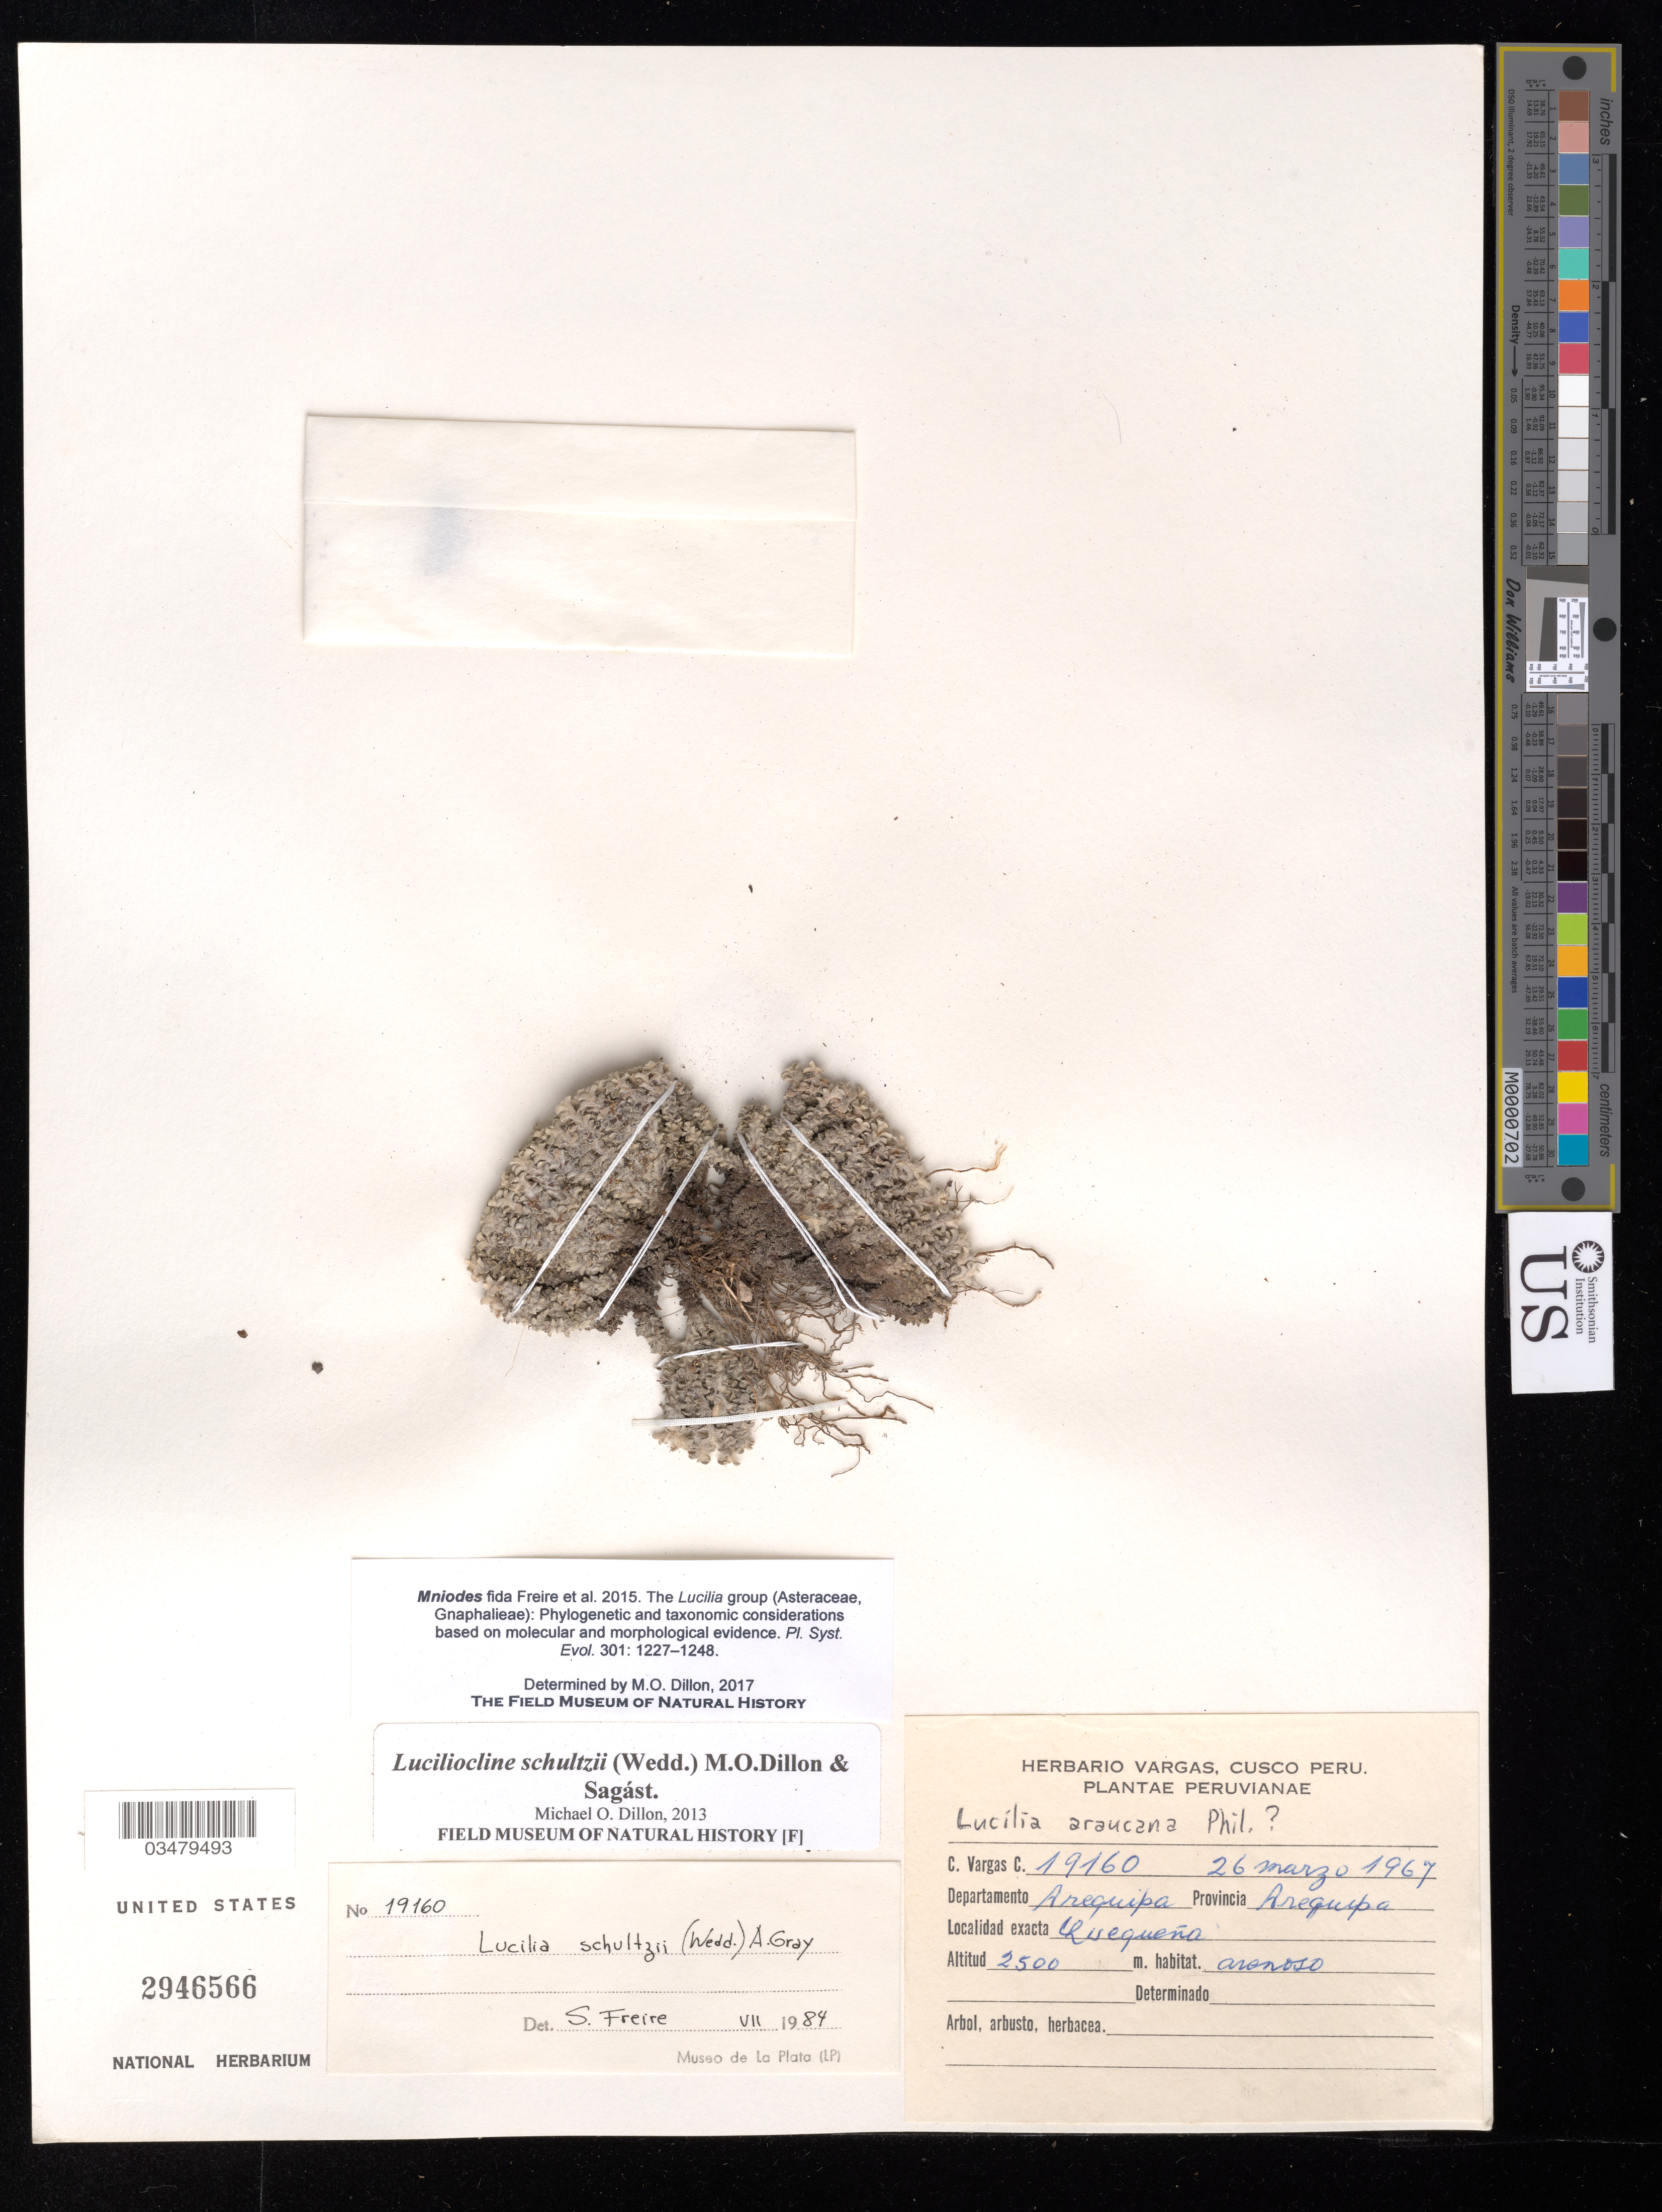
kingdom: Plantae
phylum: Tracheophyta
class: Magnoliopsida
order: Asterales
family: Asteraceae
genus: Mniodes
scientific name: Mniodes caespititia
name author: (Wedd.) Quip. & M.O. Dillon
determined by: Dillon, M. O.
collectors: C. Vargas C.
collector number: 19160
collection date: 1967-03-26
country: Peru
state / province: Cusco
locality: Dept. Areguipa; Prov. Arequipa; Chuequena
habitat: Arenoso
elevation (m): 2500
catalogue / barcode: US 2946566